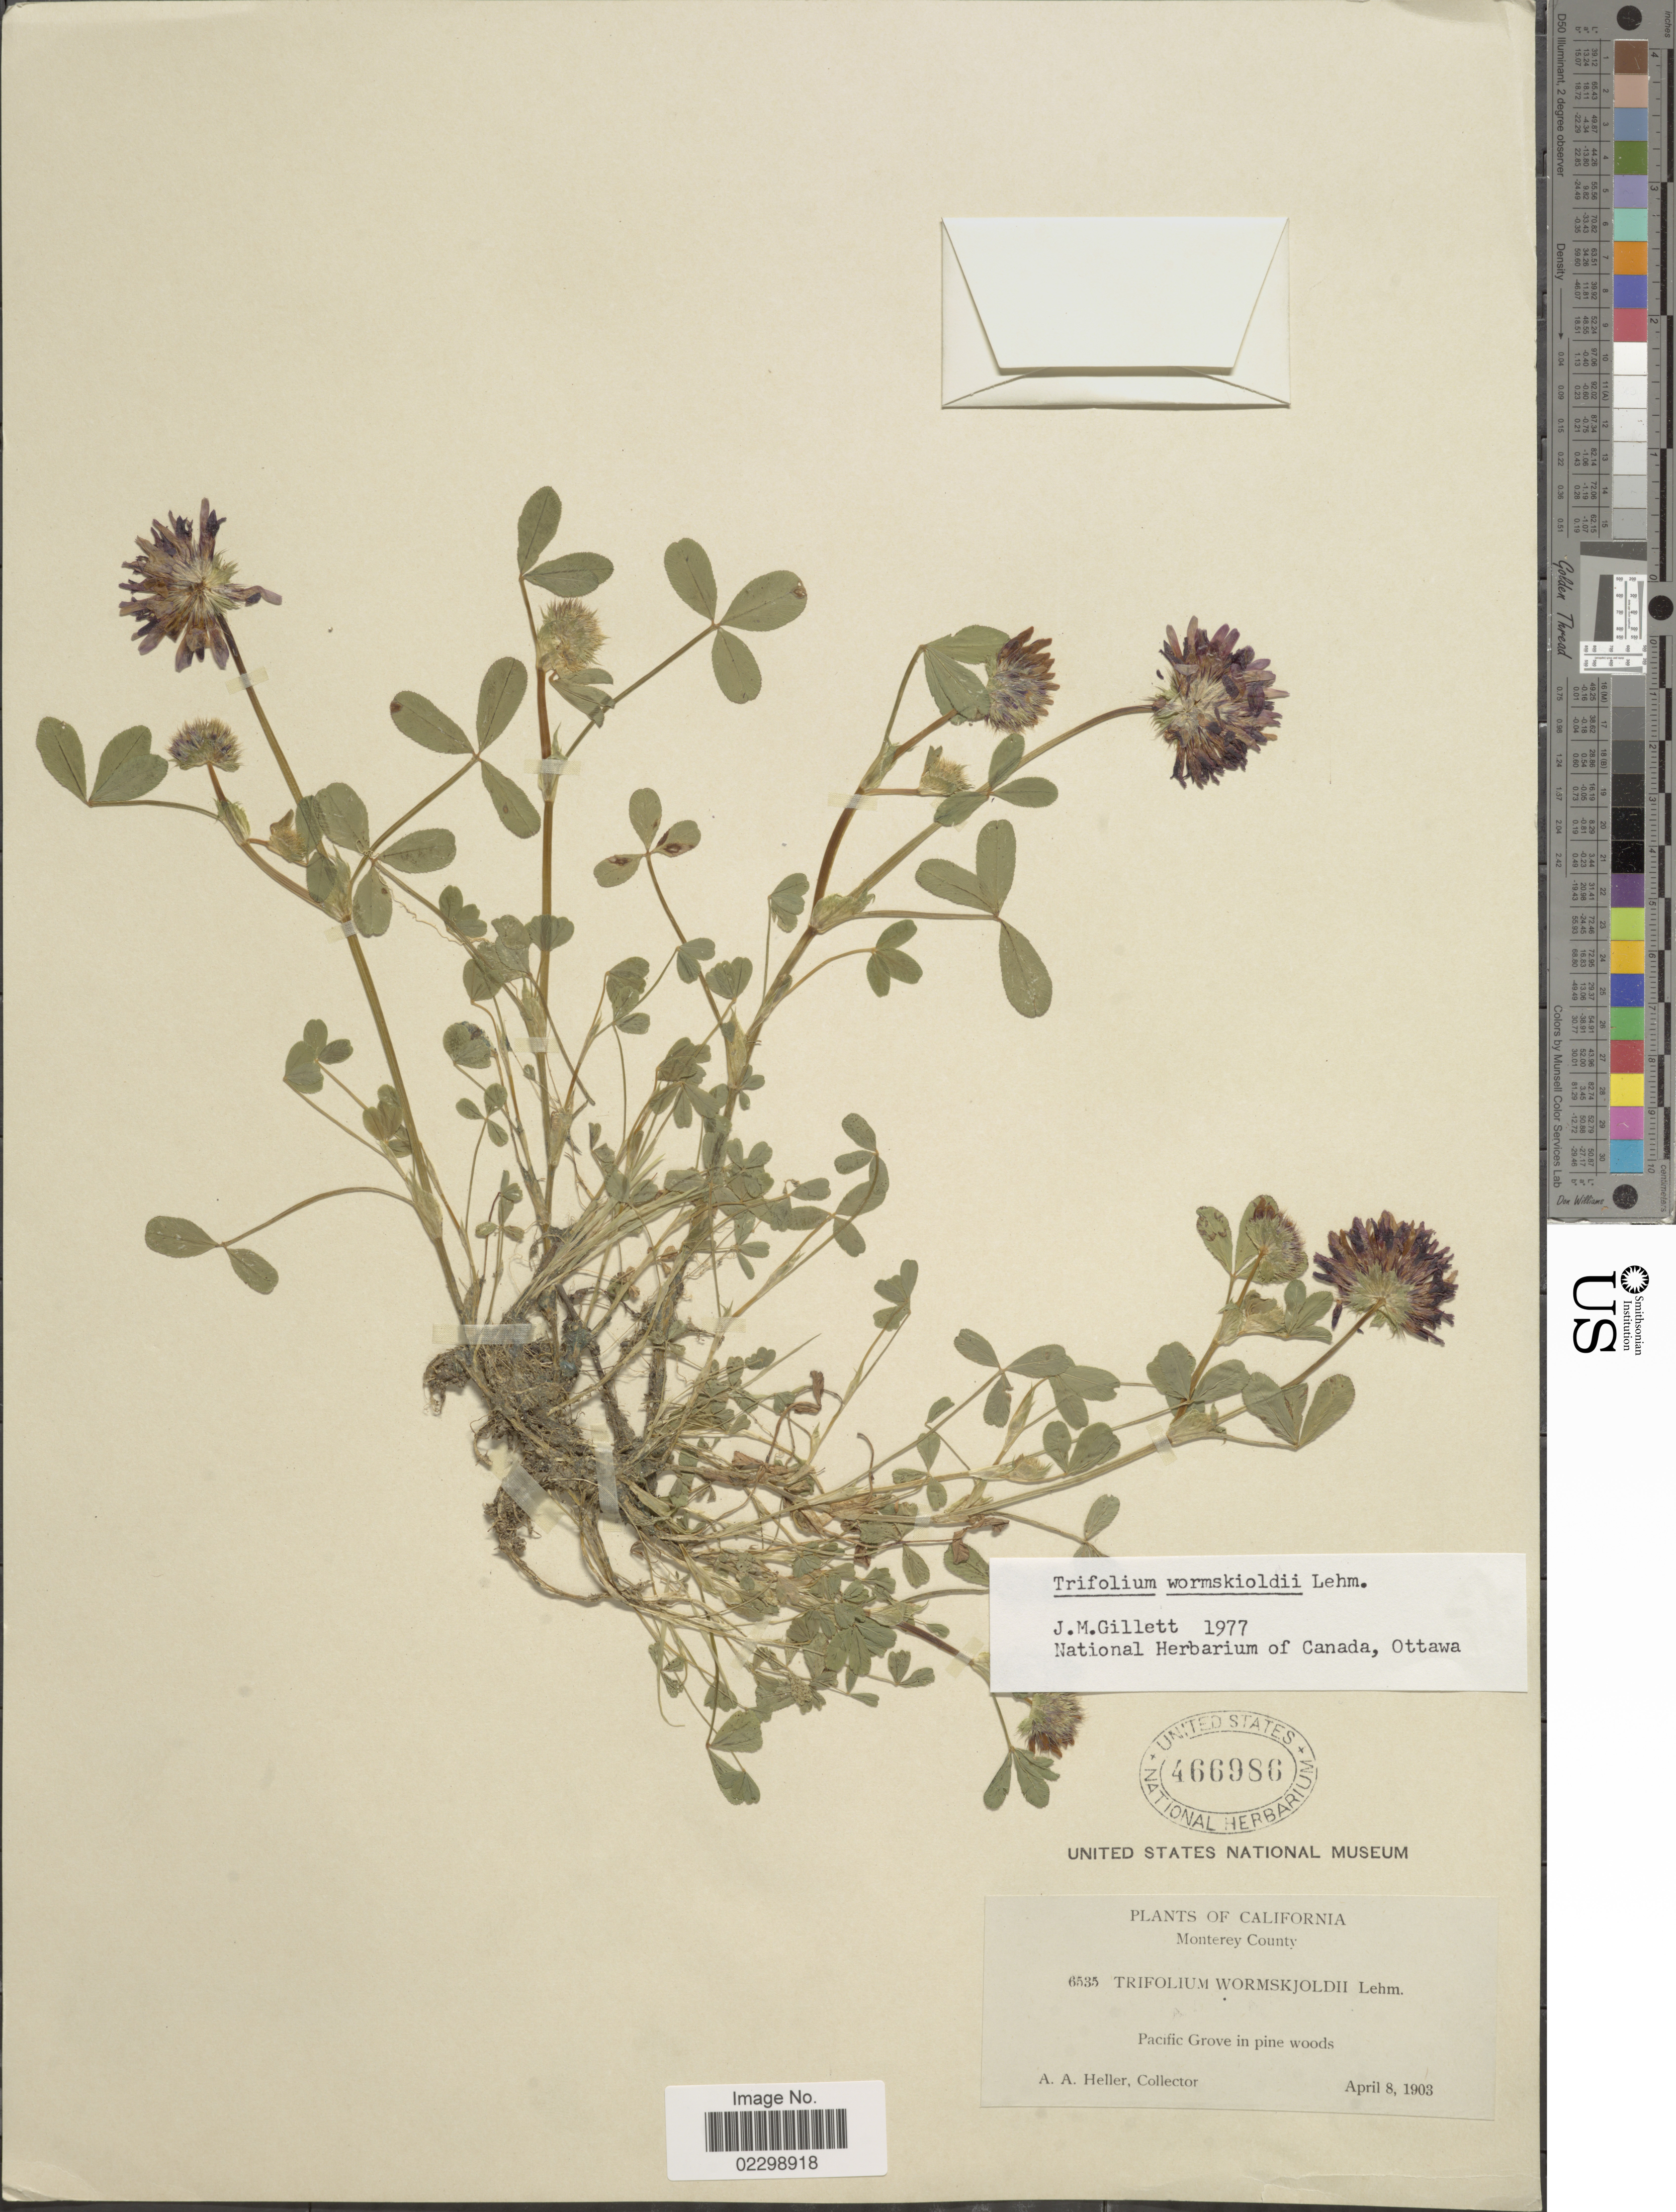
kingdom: Plantae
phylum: Tracheophyta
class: Magnoliopsida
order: Fabales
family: Fabaceae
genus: Trifolium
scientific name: Trifolium wormskioldii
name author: Lehm.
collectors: A. A. Heller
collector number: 6535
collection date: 1903-04-08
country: United States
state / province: California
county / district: Monterey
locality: Monterey County, Pacific Grove in pine woods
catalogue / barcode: US 466986